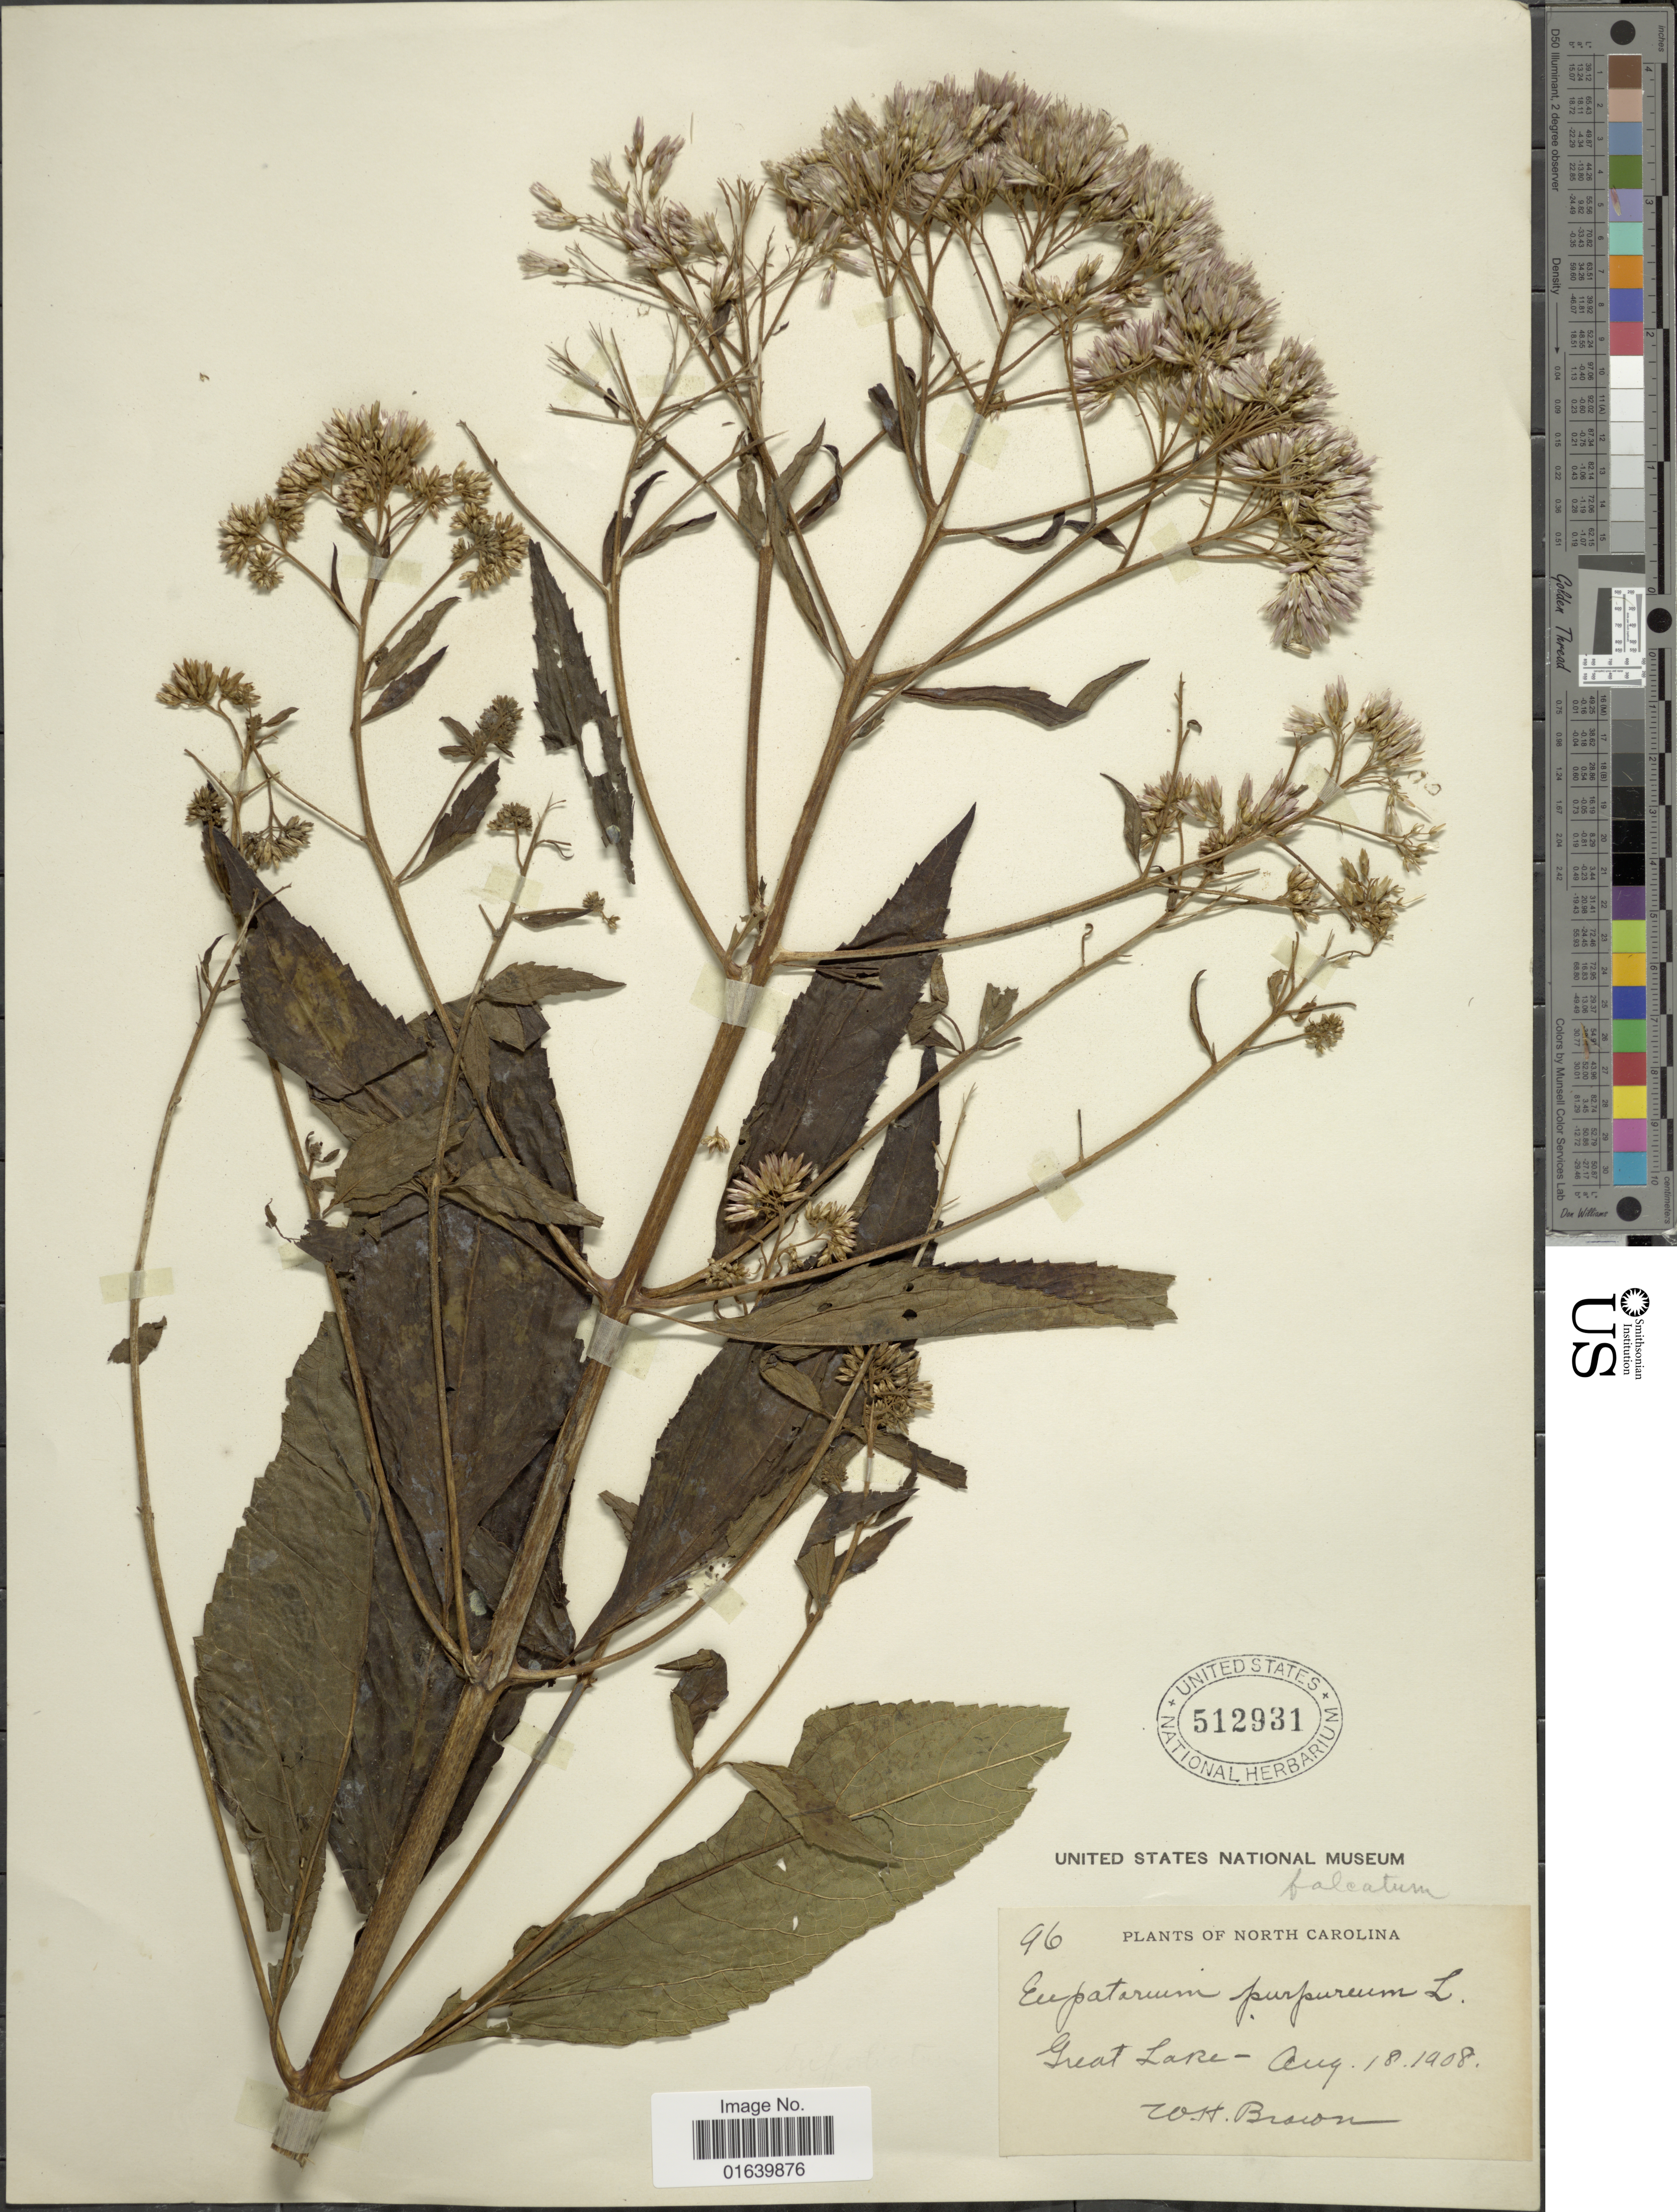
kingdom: Plantae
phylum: Tracheophyta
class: Magnoliopsida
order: Asterales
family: Asteraceae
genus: Eupatorium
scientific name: Eupatorium purpureum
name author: (L.) E.E. Lamont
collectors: W. H. Brown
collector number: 96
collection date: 1908-08-18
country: United States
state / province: North Carolina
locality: North Carolina, Great Lake.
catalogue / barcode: US 512931